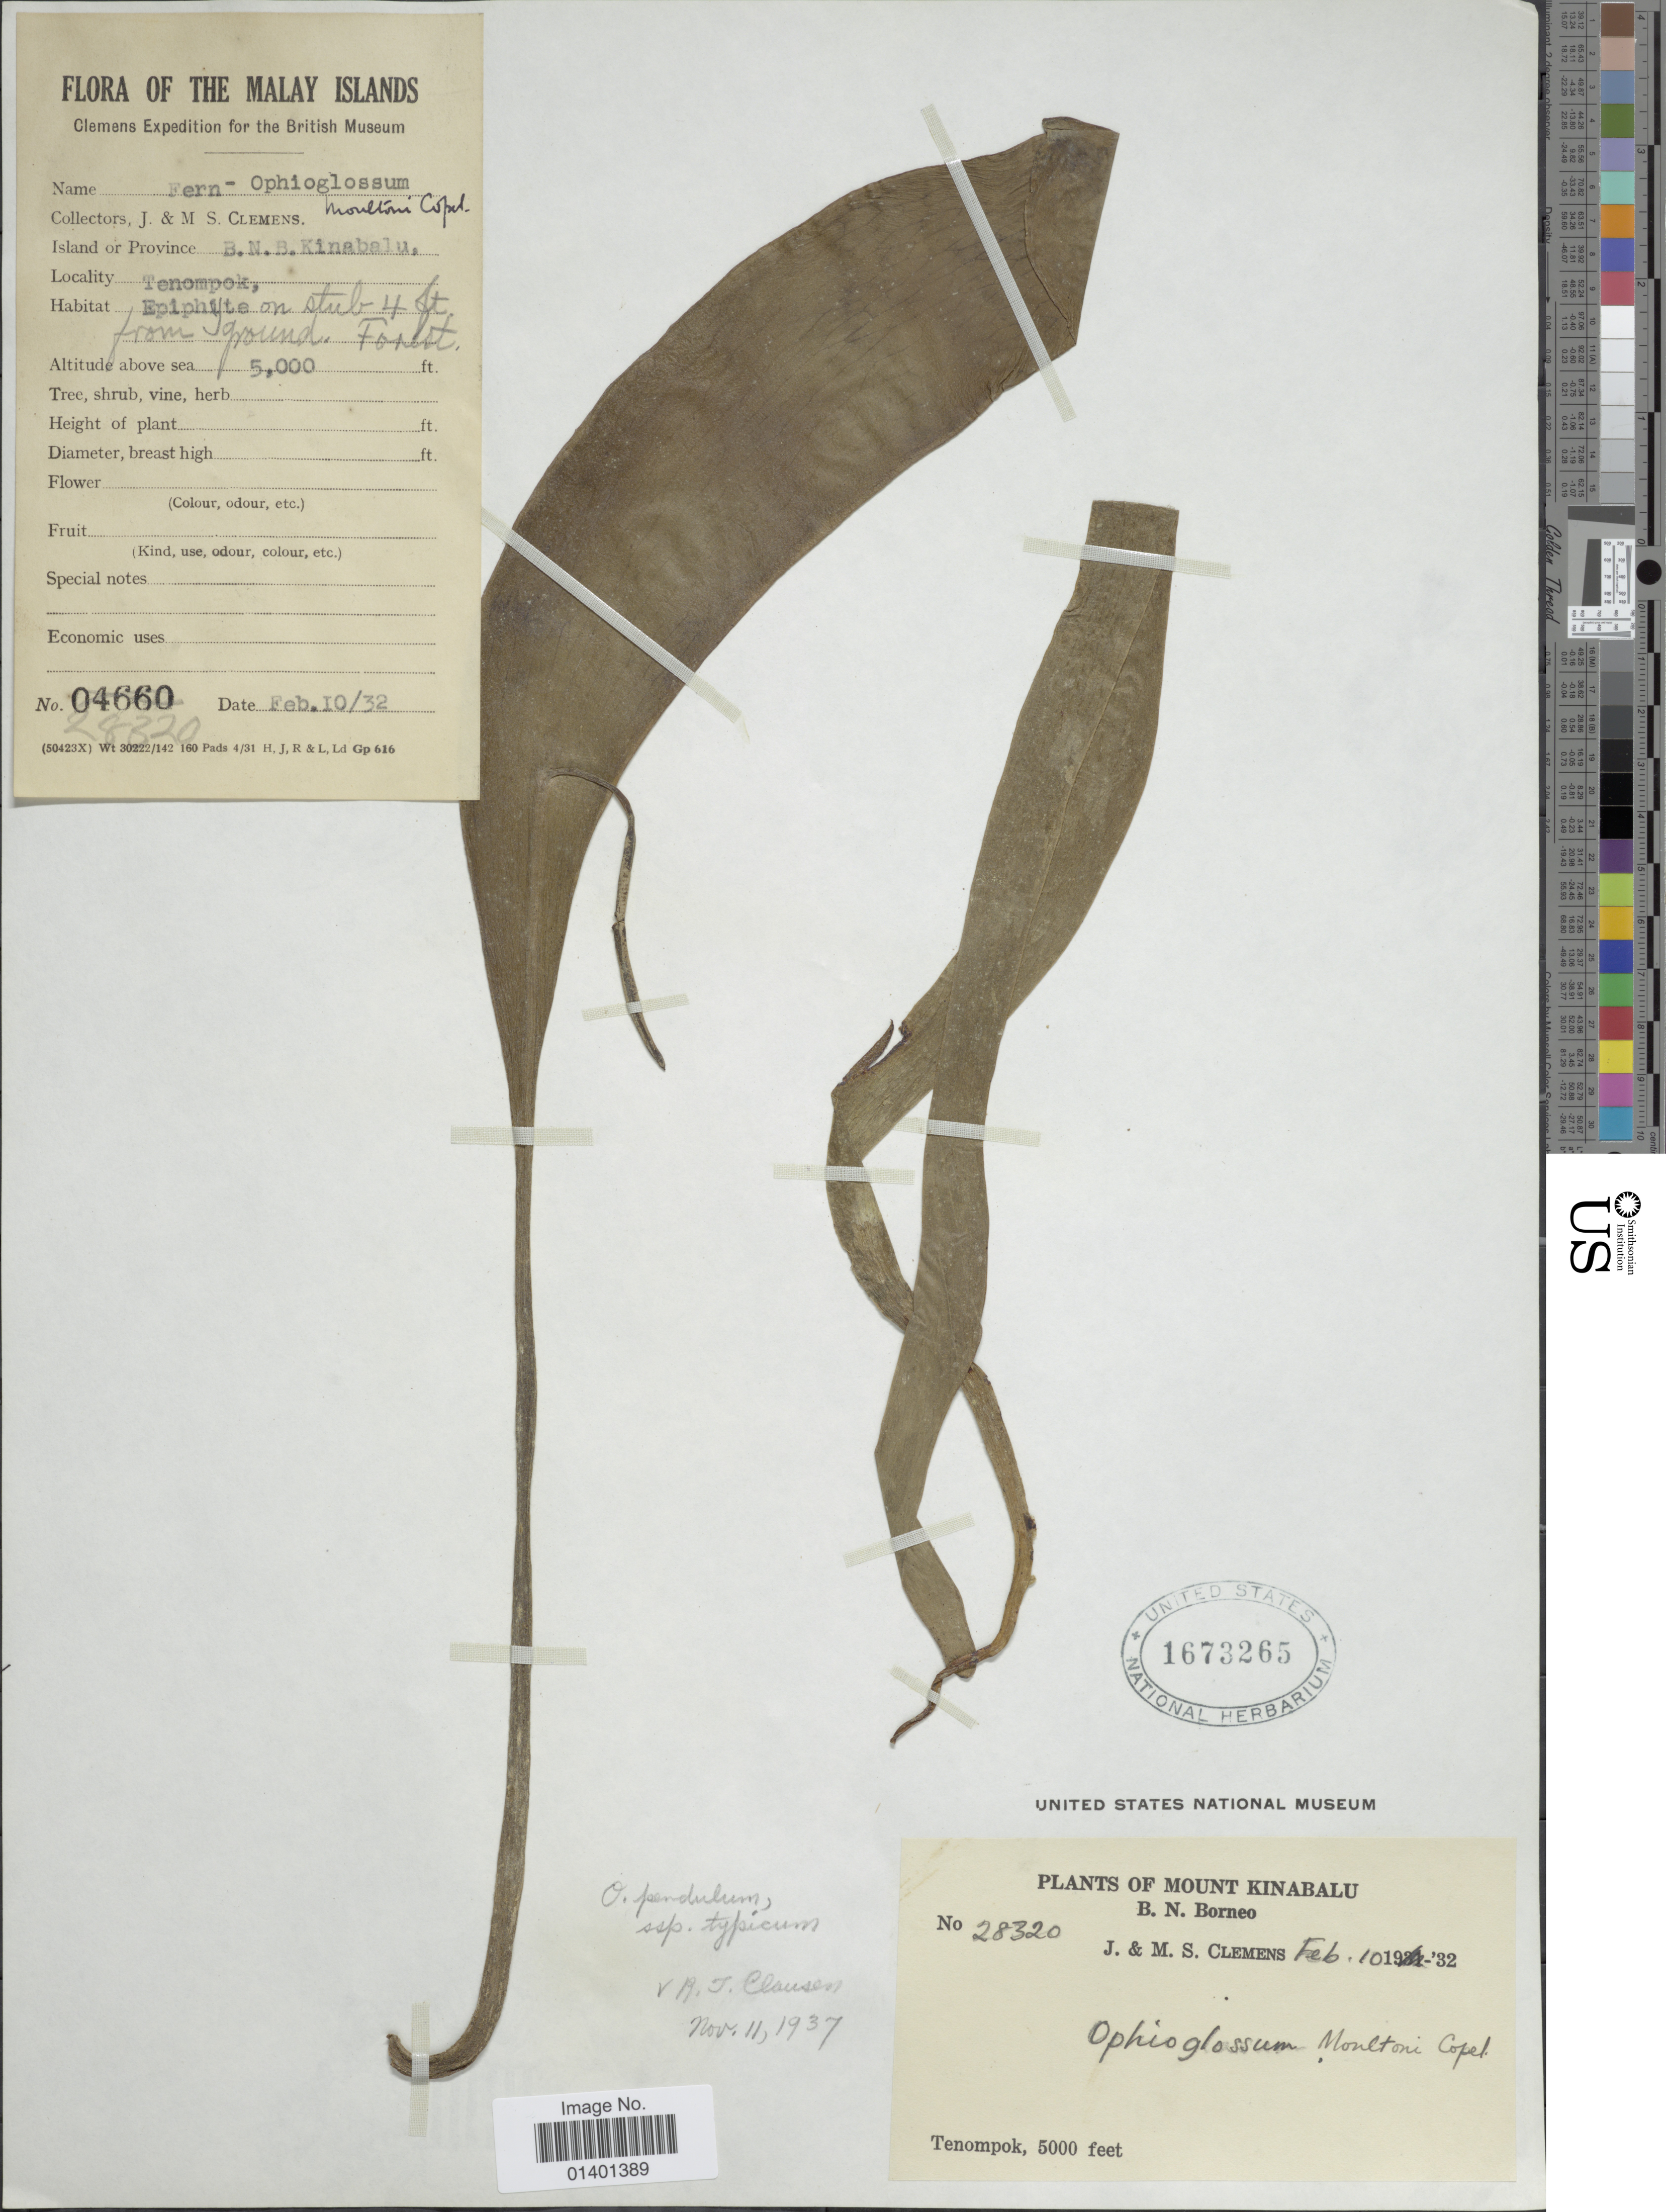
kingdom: Plantae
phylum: Tracheophyta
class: Polypodiopsida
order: Ophioglossales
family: Ophioglossaceae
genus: Ophioglossum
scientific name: Ophioglossum pendulum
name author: L.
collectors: J. Clemens & M. S. Clemens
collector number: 28320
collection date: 1932-02-10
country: Malaysia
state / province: Sabah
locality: Mount Kinabalu, B.N. Borneo, Tenompok, Malay islands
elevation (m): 1524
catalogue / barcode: US 1673265